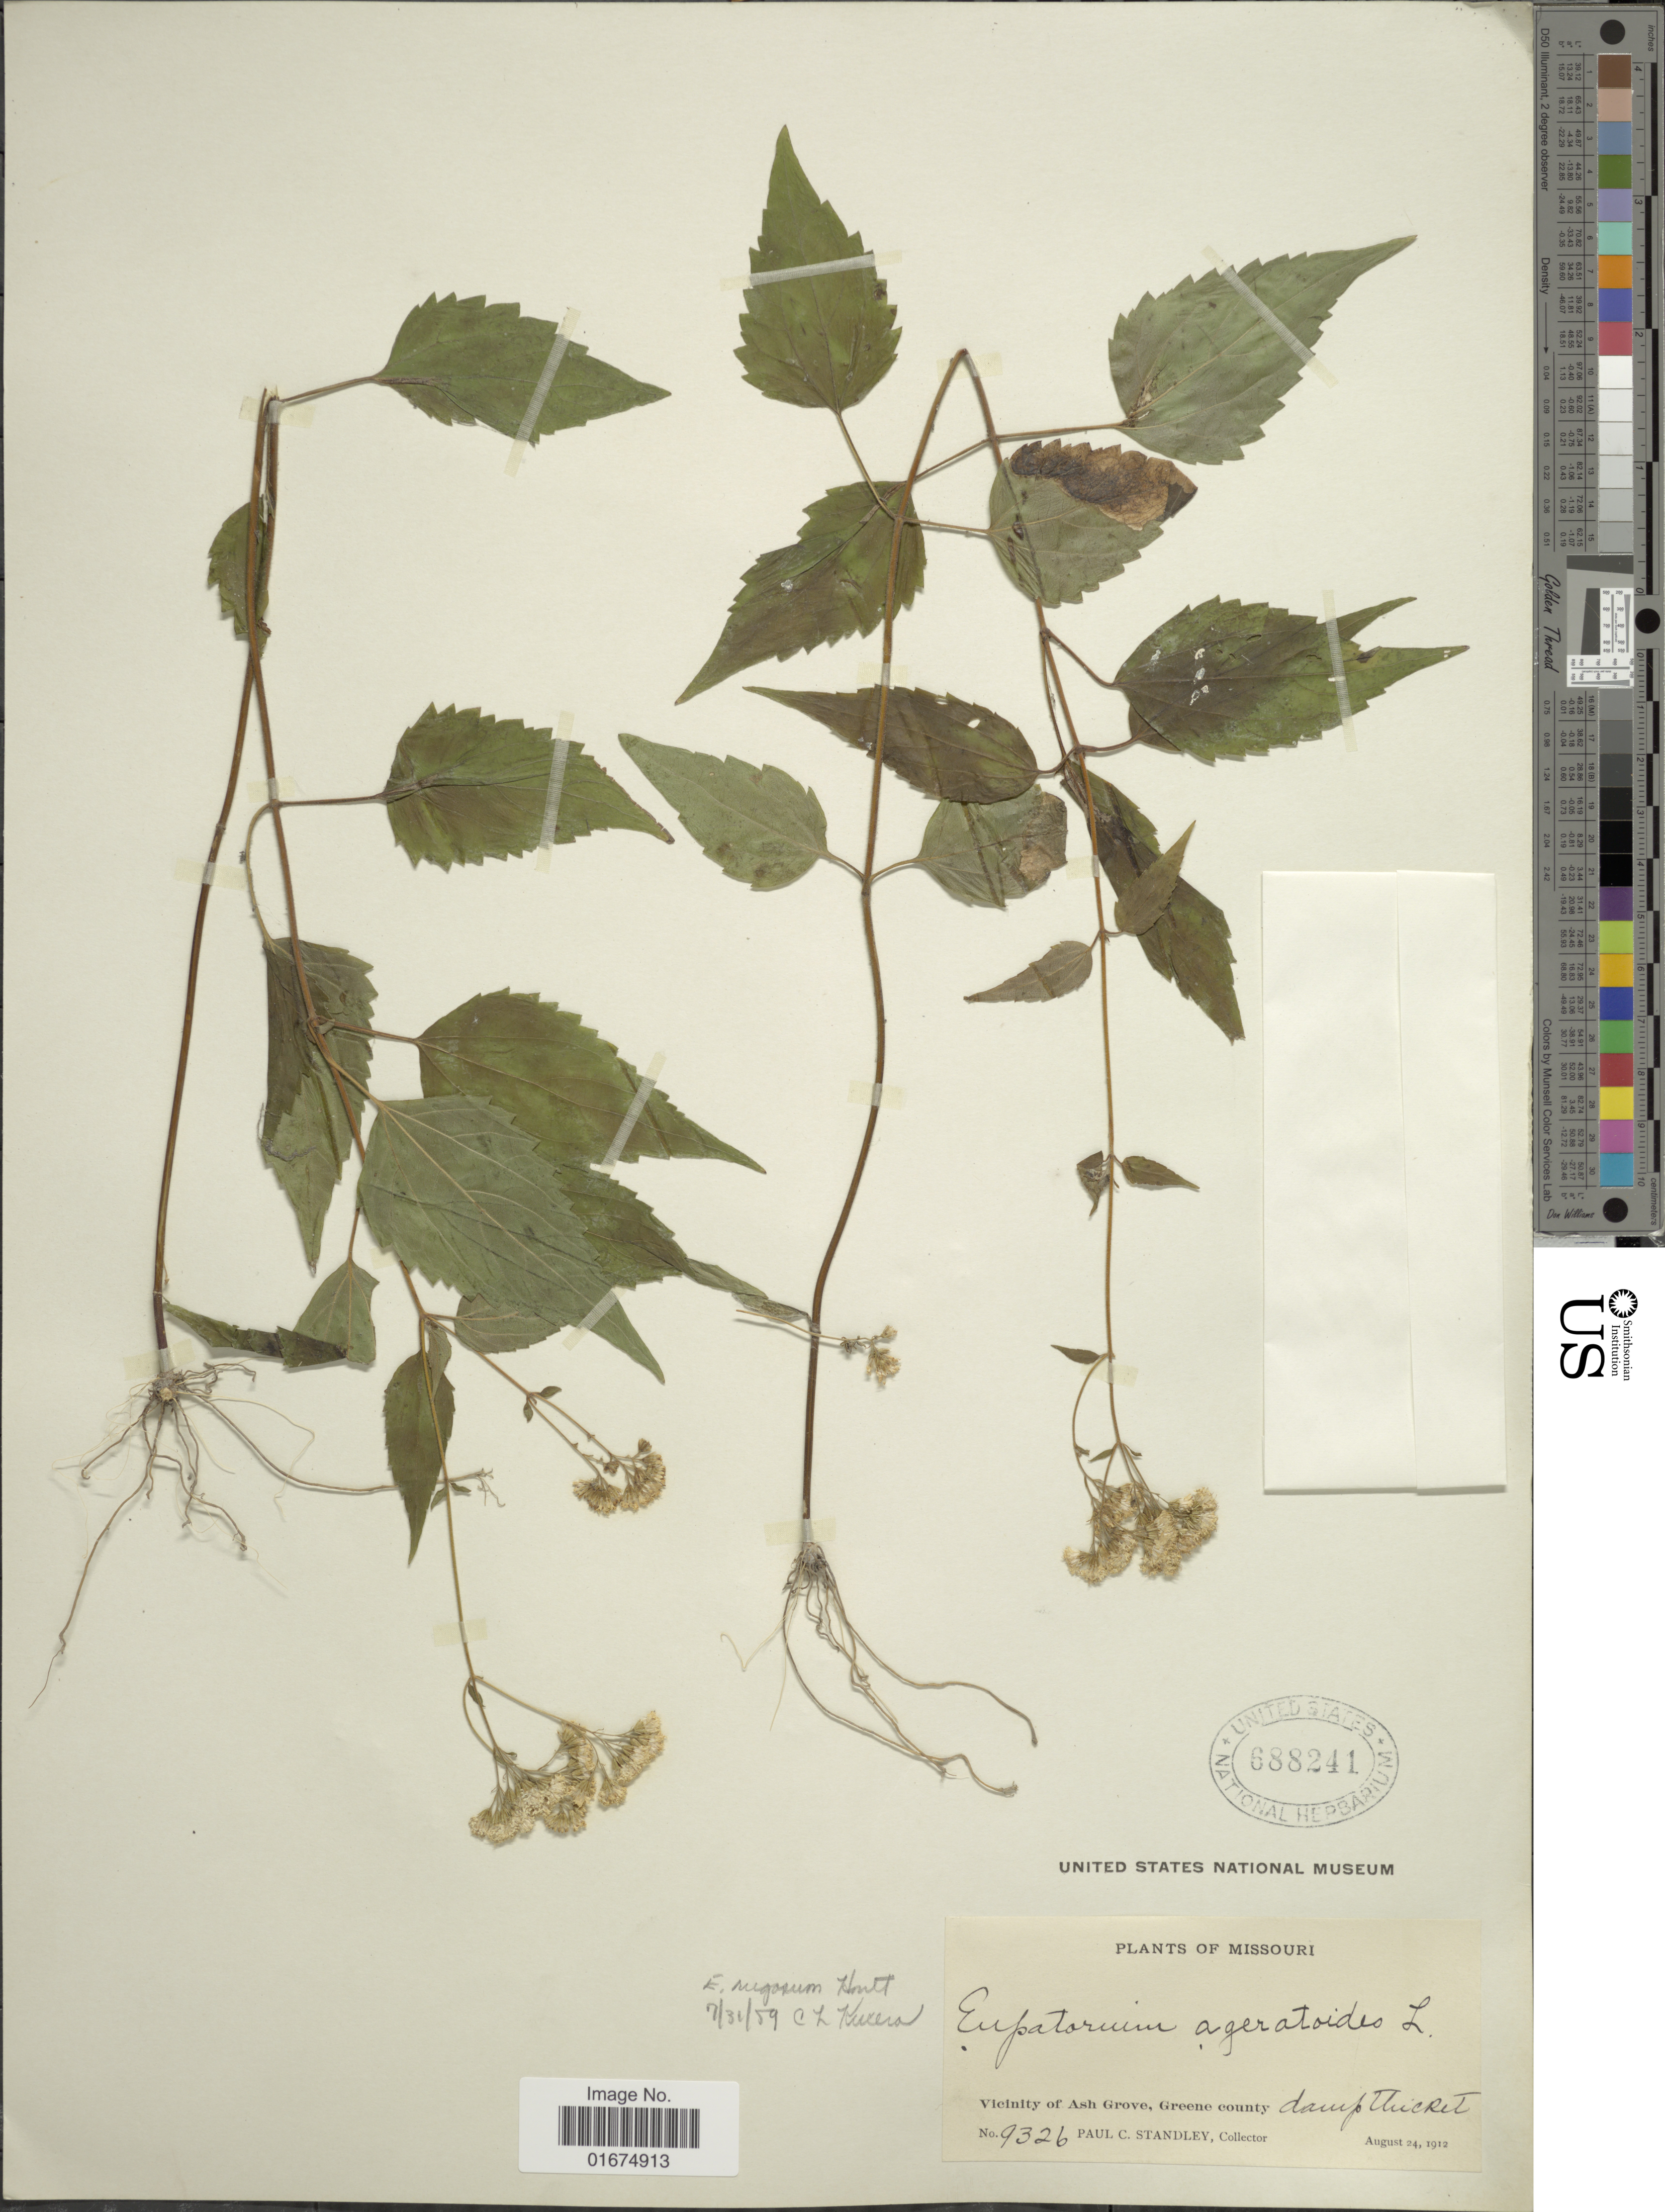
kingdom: Plantae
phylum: Tracheophyta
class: Magnoliopsida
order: Asterales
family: Asteraceae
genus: Ageratina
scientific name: Ageratina altissima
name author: (L.) R.M. King & H. Rob.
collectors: P. C. Standley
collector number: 9326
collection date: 1912-08-24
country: United States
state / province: Missouri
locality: Vicinity of Ash Grove, Greene County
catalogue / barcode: US 688241